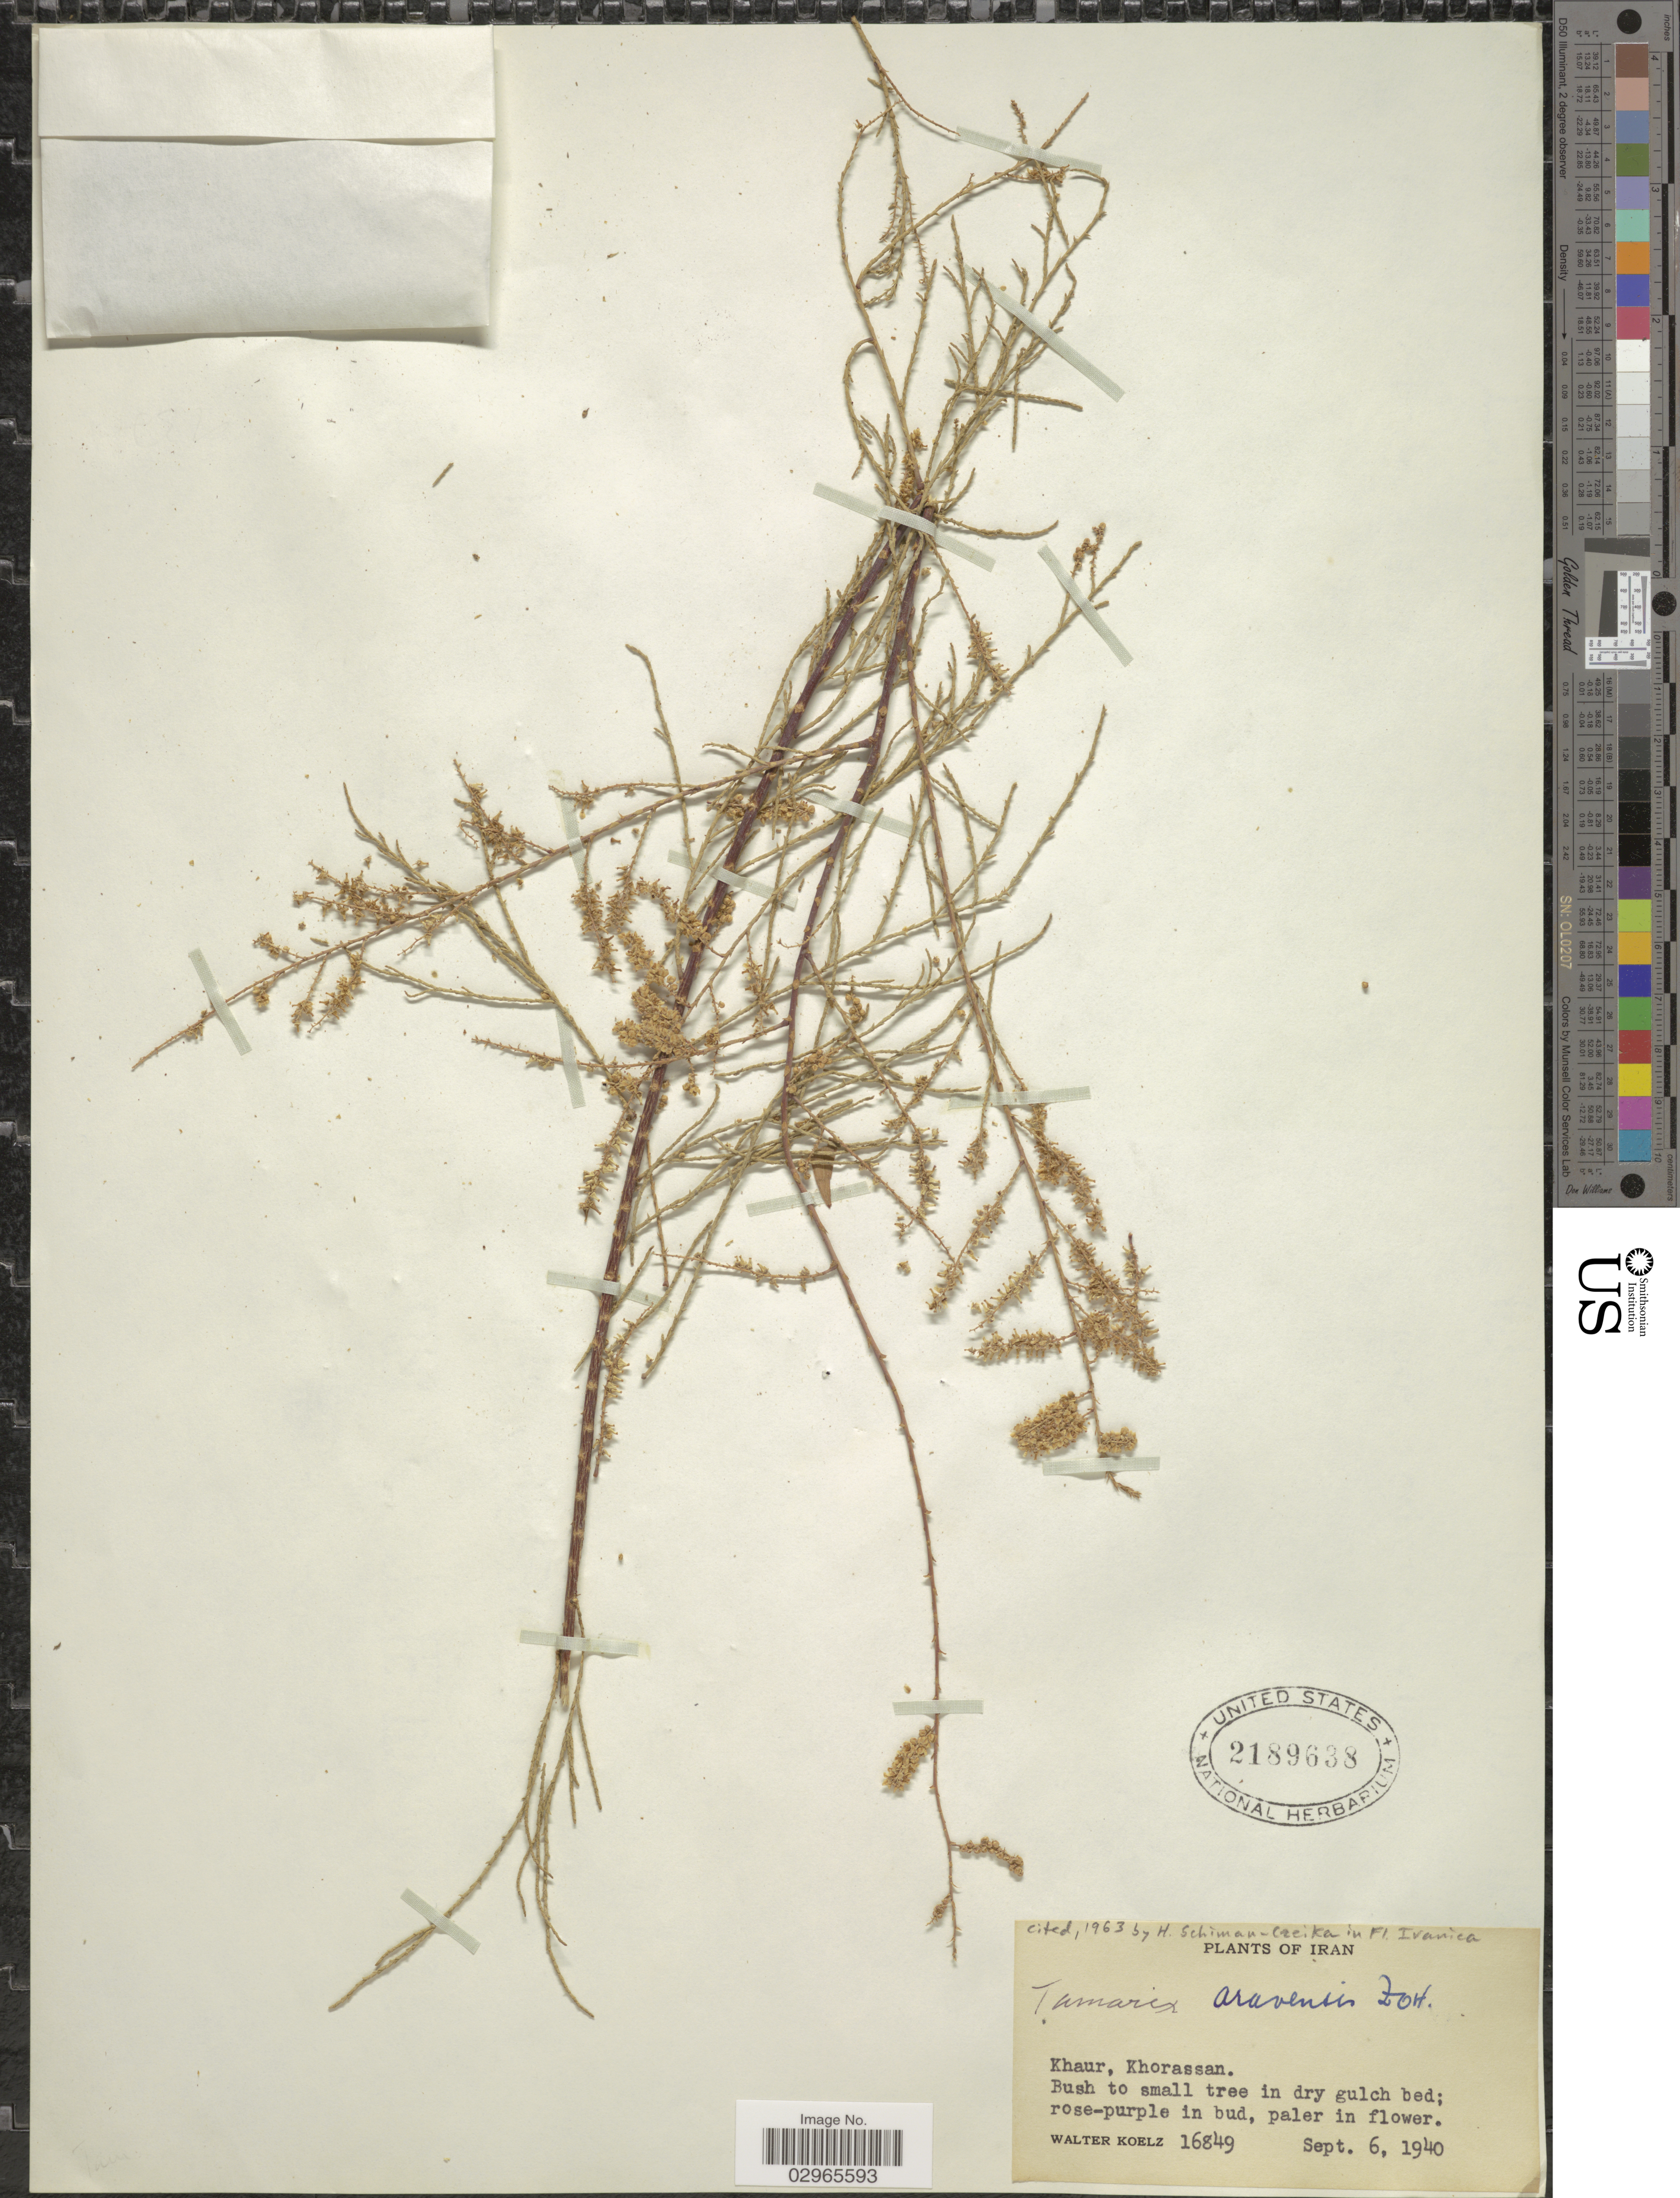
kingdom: Plantae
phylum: Tracheophyta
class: Magnoliopsida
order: Caryophyllales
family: Tamaricaceae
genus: Tamarix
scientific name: Tamarix aravensis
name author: Zohary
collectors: W. N. Koelz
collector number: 16849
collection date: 1940-09-06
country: Iran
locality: Khaur, Khorassan.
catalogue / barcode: US 2189638